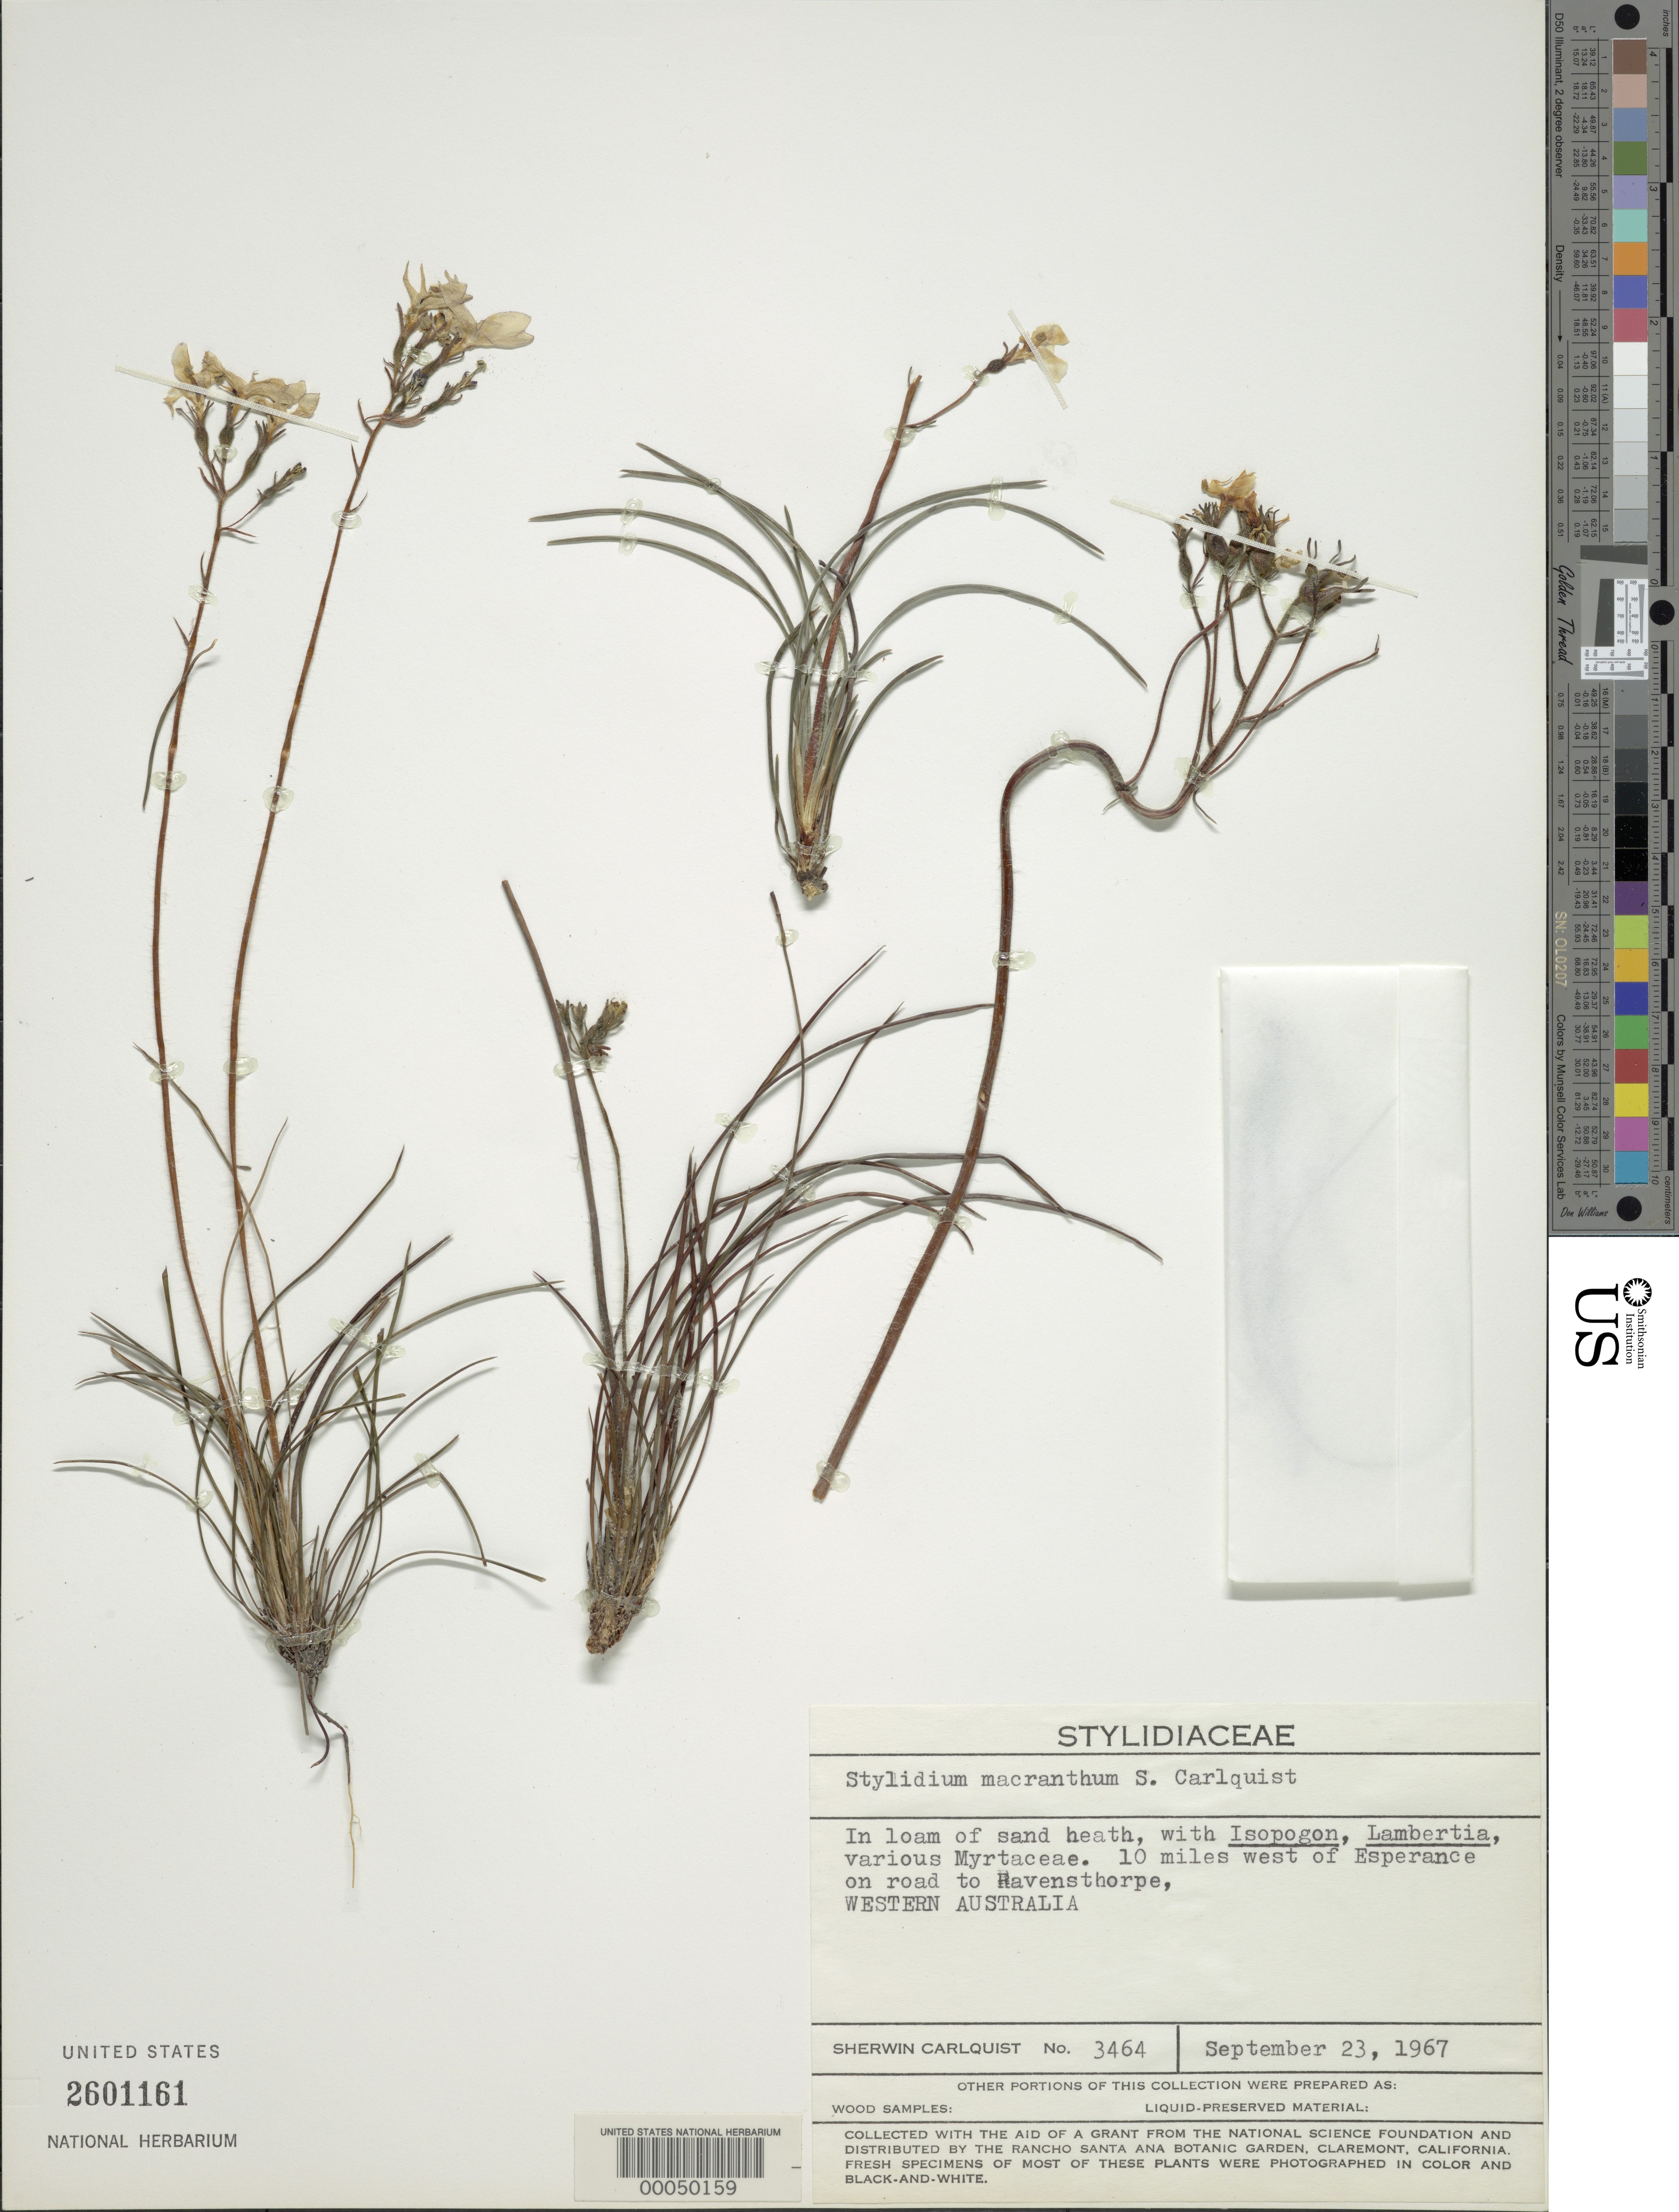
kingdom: Plantae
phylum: Tracheophyta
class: Magnoliopsida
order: Asterales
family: Stylidiaceae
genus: Stylidium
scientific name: Stylidium macranthum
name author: Carlquist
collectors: S. Carlquist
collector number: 3464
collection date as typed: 23 Sep 1967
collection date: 1967-09-23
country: Australia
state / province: Western Australia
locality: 10 miles w of esperance on road to ravensthorpe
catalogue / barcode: US 2601161